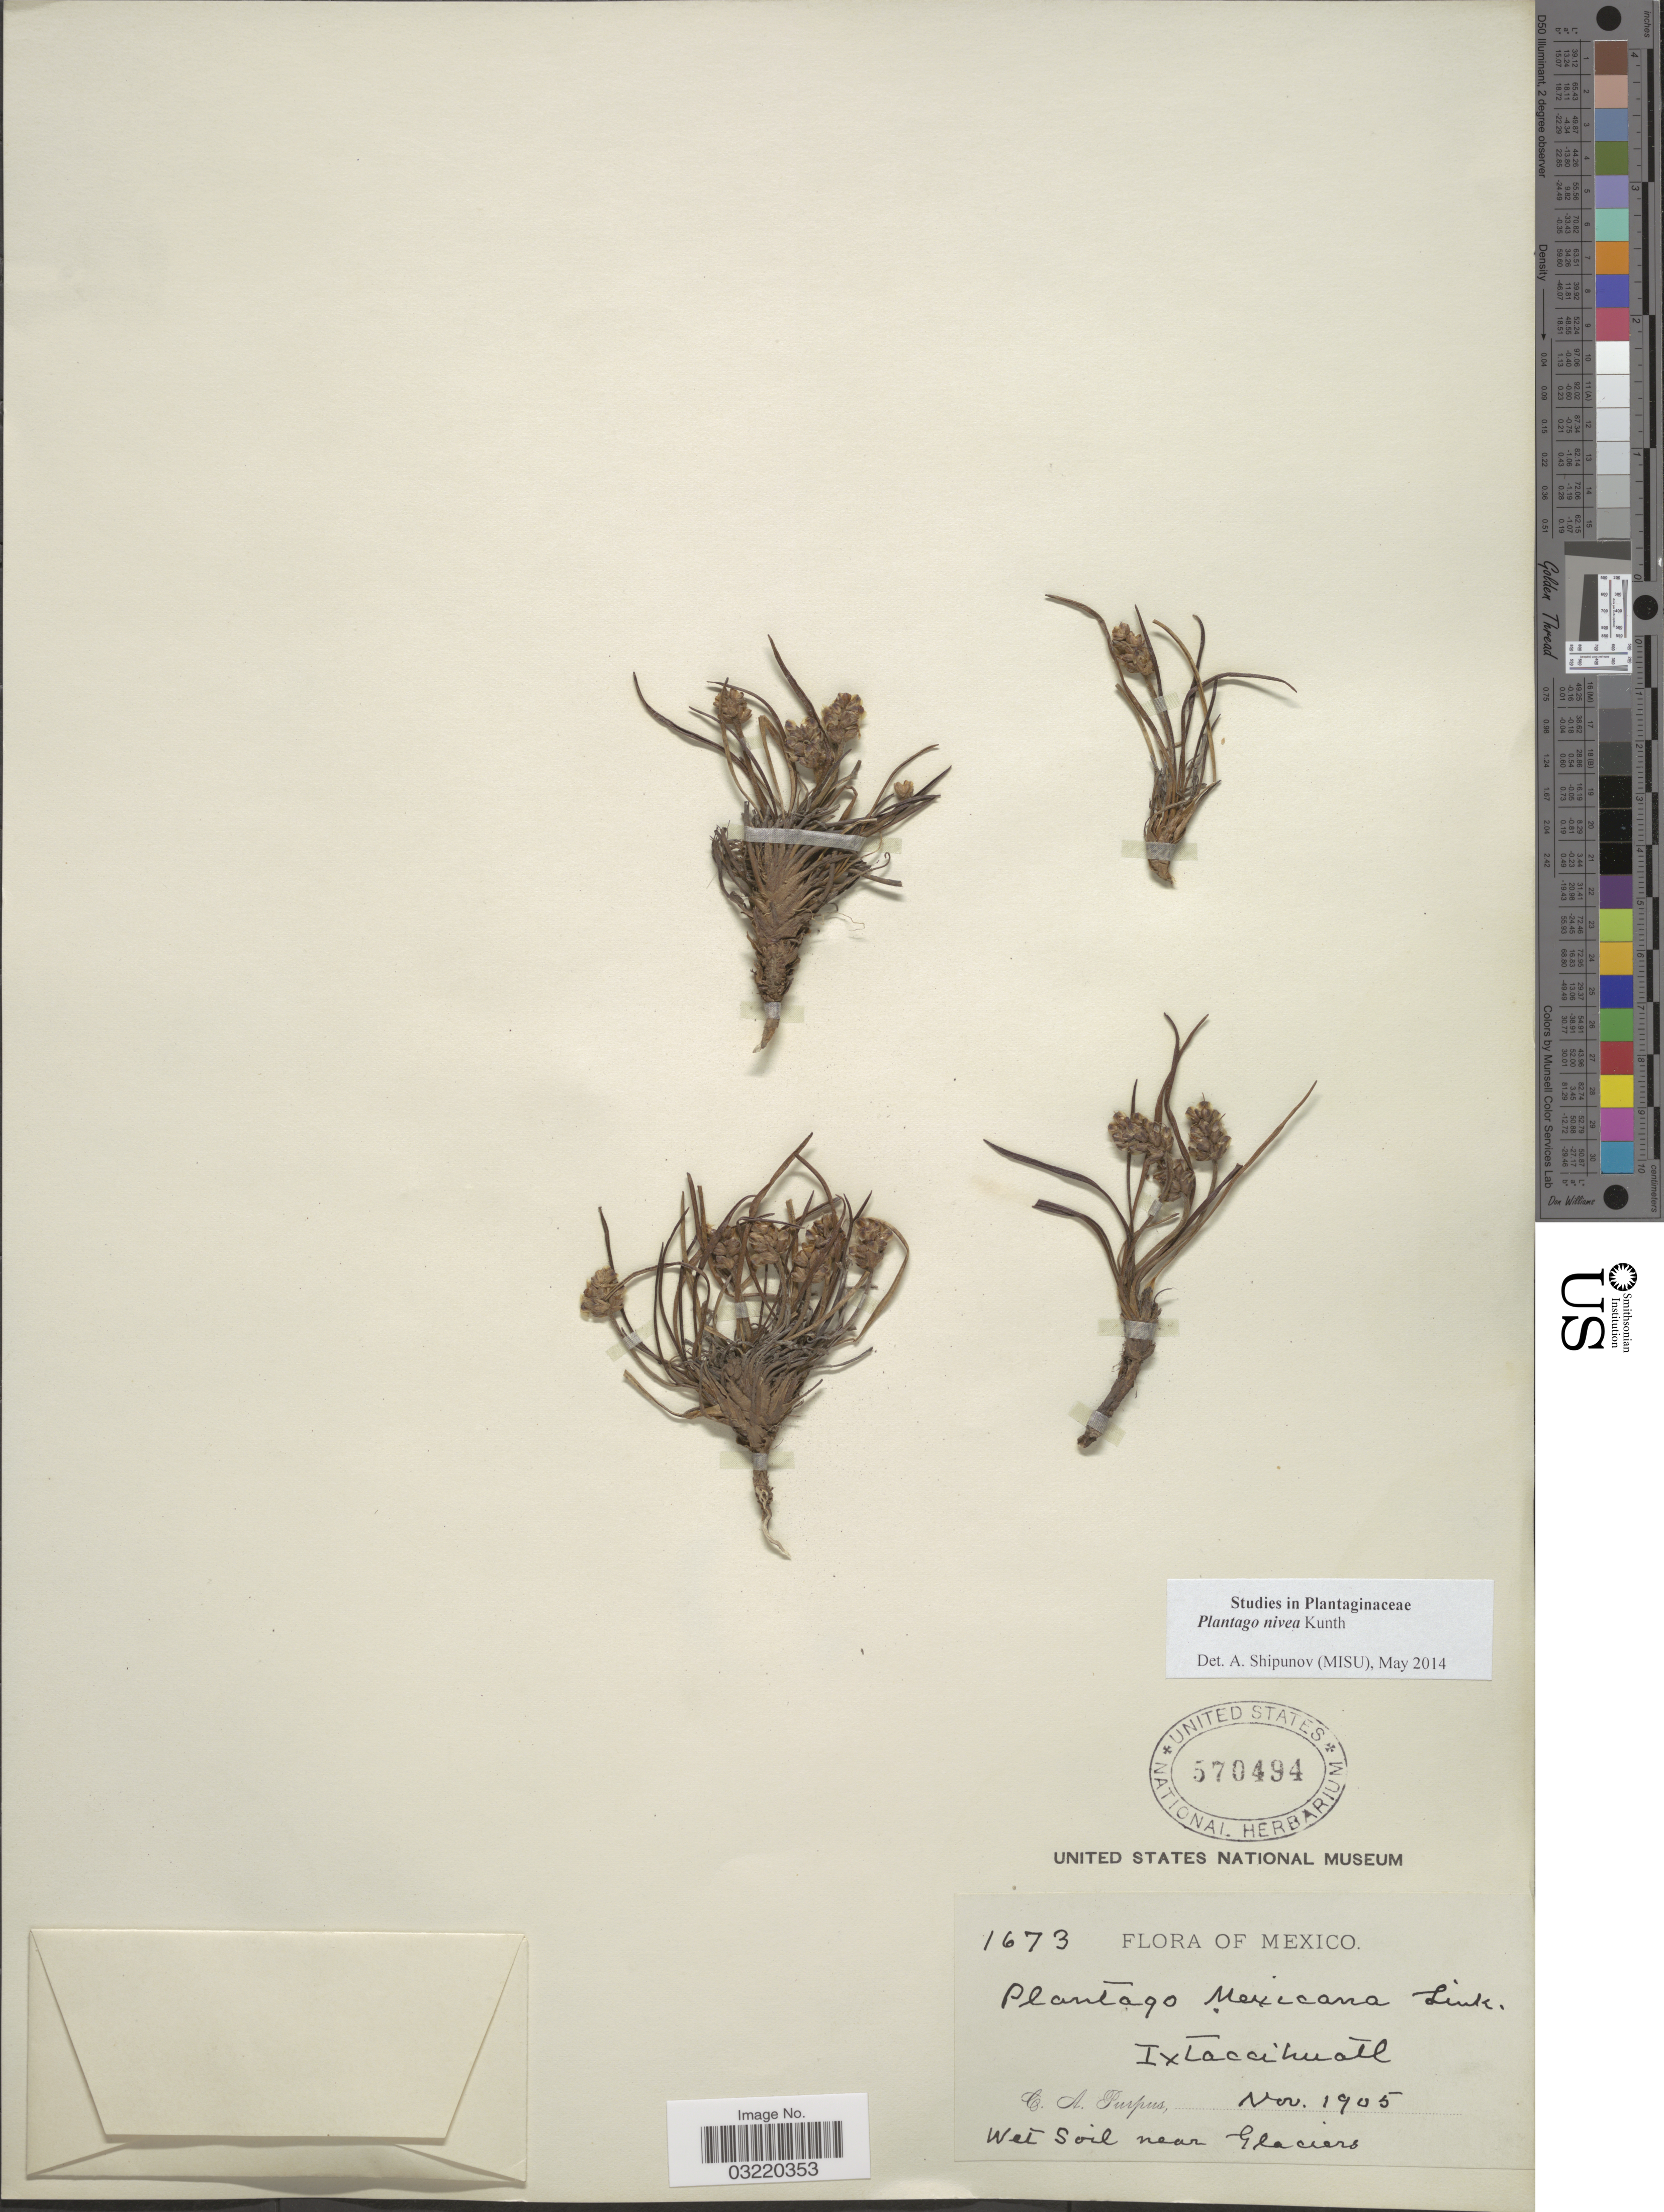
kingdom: Plantae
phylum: Tracheophyta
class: Magnoliopsida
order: Lamiales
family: Plantaginaceae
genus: Plantago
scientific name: Plantago nivea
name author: Kunth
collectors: C. A. Purpus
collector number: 1673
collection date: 1905-11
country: Mexico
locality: Ixtaccihuatl.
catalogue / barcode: US 570494